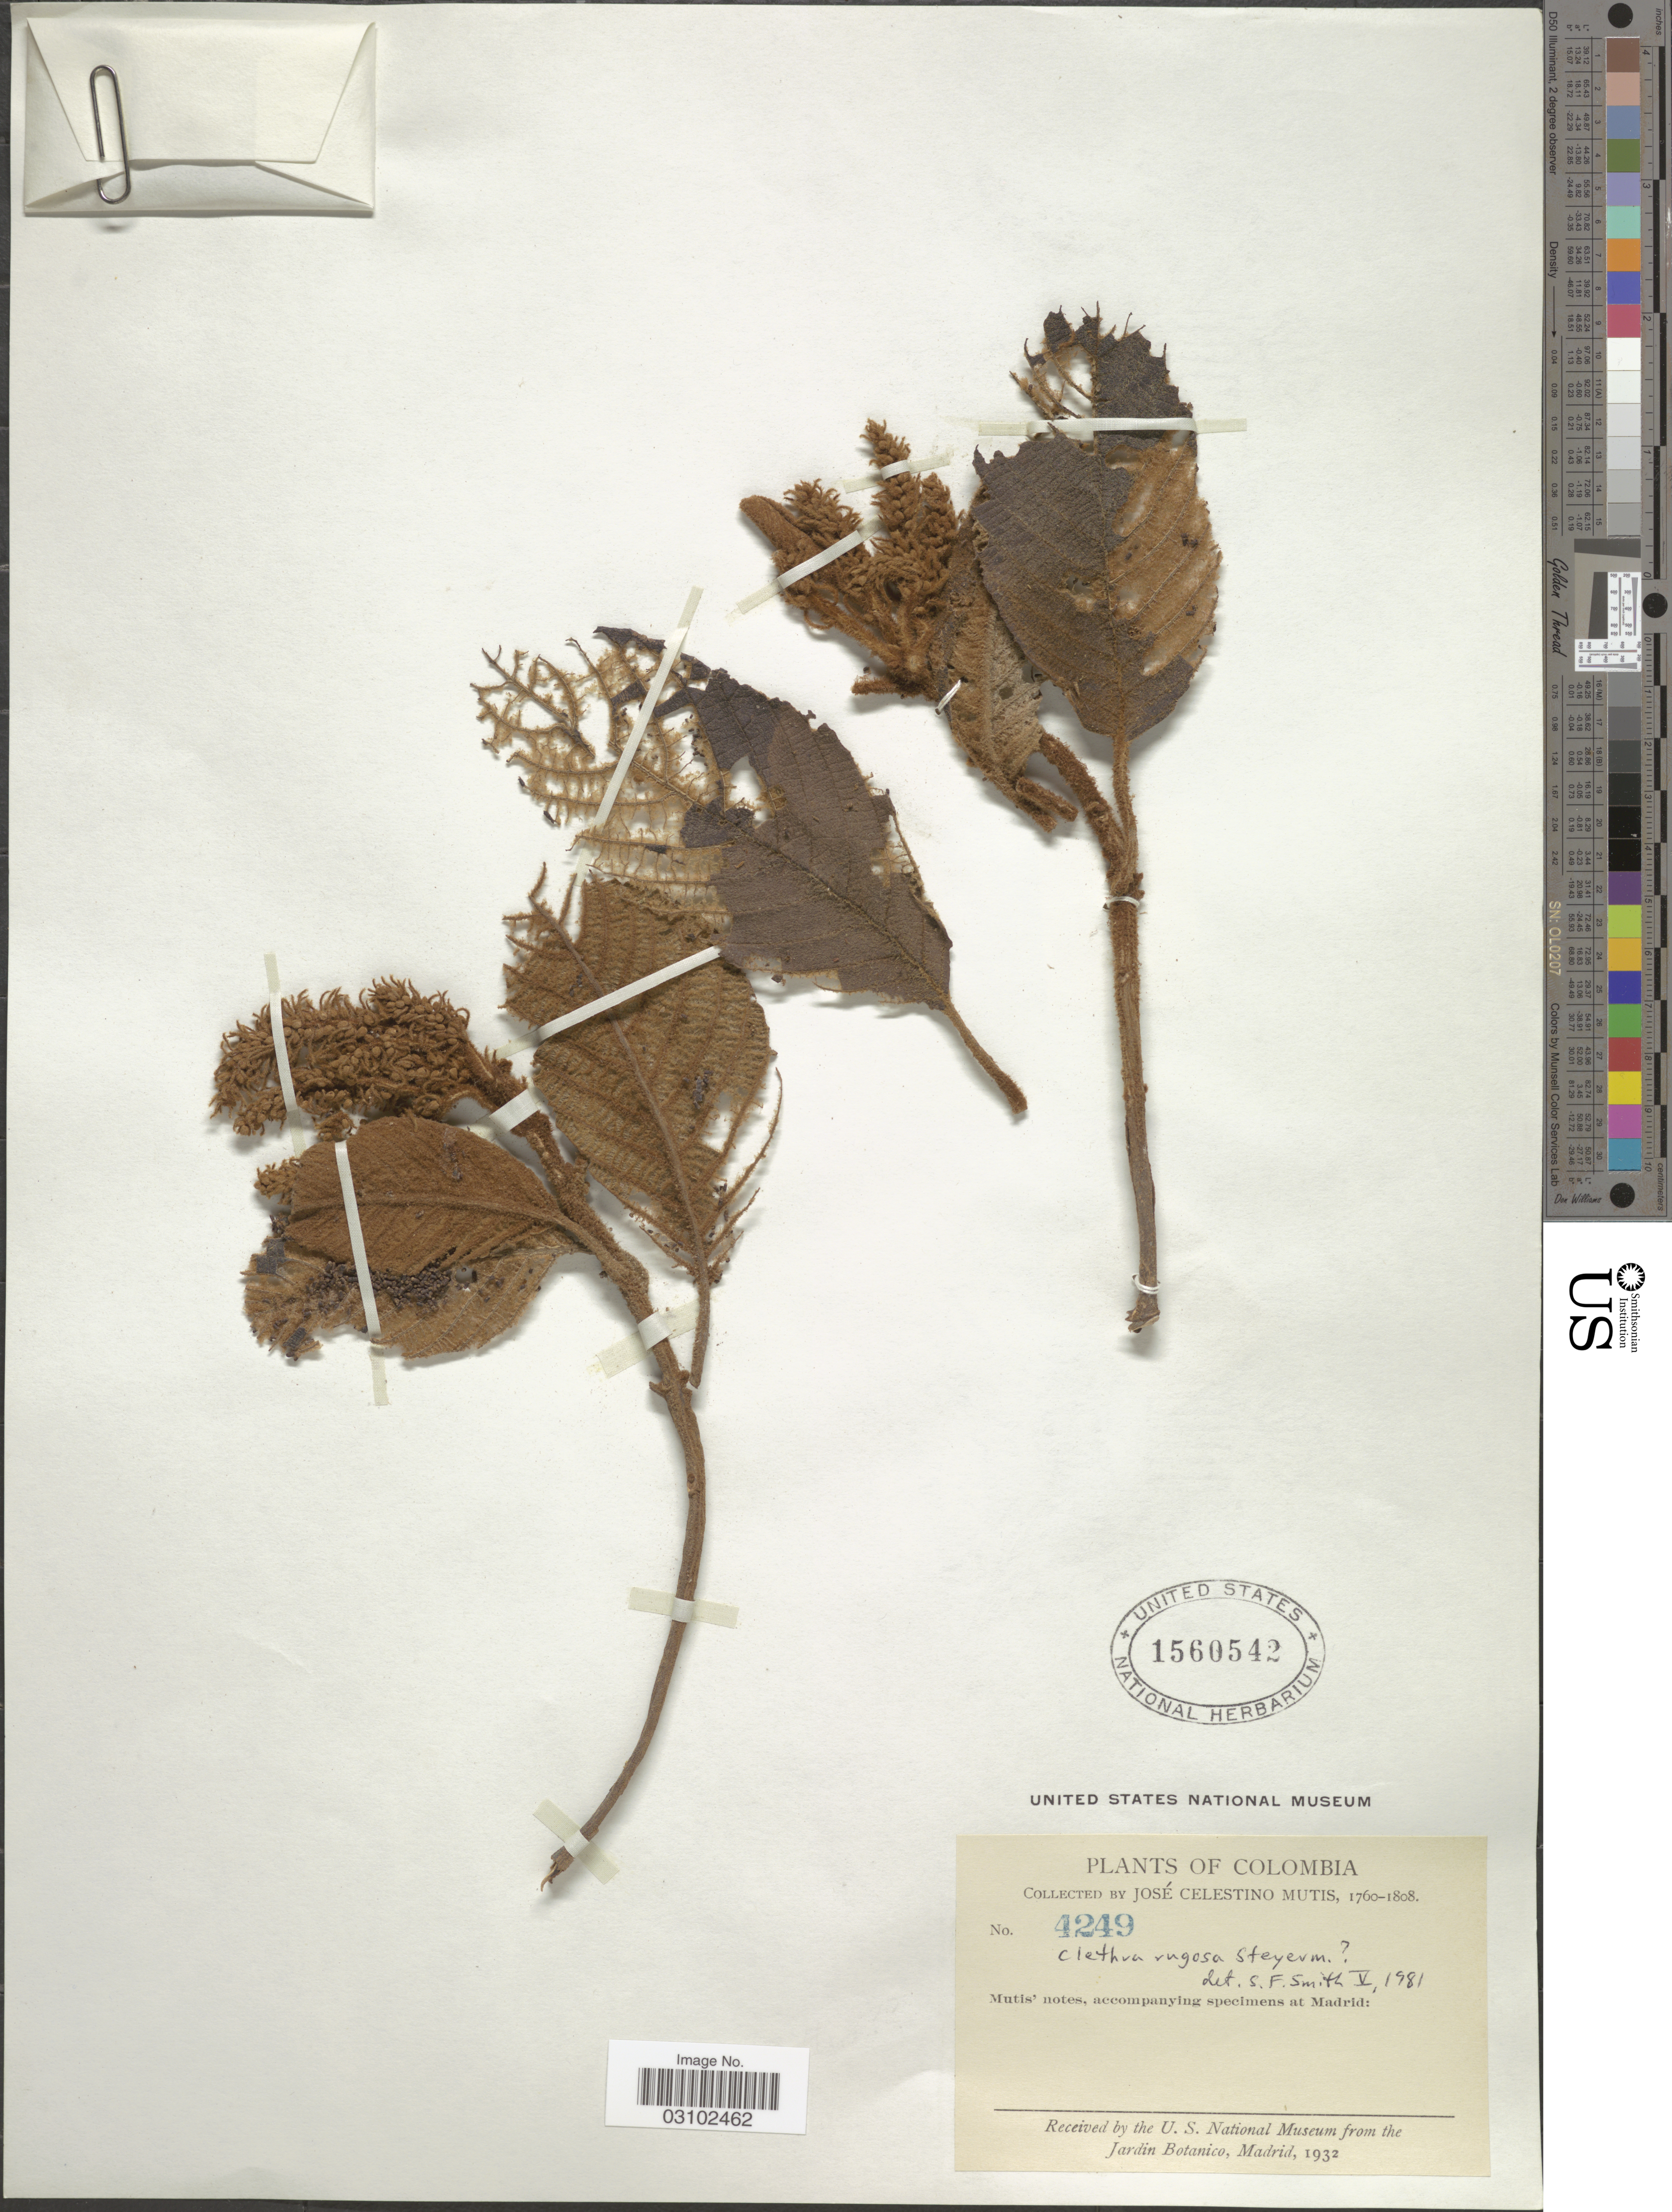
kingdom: Plantae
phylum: Tracheophyta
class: Magnoliopsida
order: Ericales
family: Clethraceae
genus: Clethra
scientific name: Clethra rugosa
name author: Steyerm.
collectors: J. C. B. Mutis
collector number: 4249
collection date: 1760/1808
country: Colombia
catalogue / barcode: US 1560542